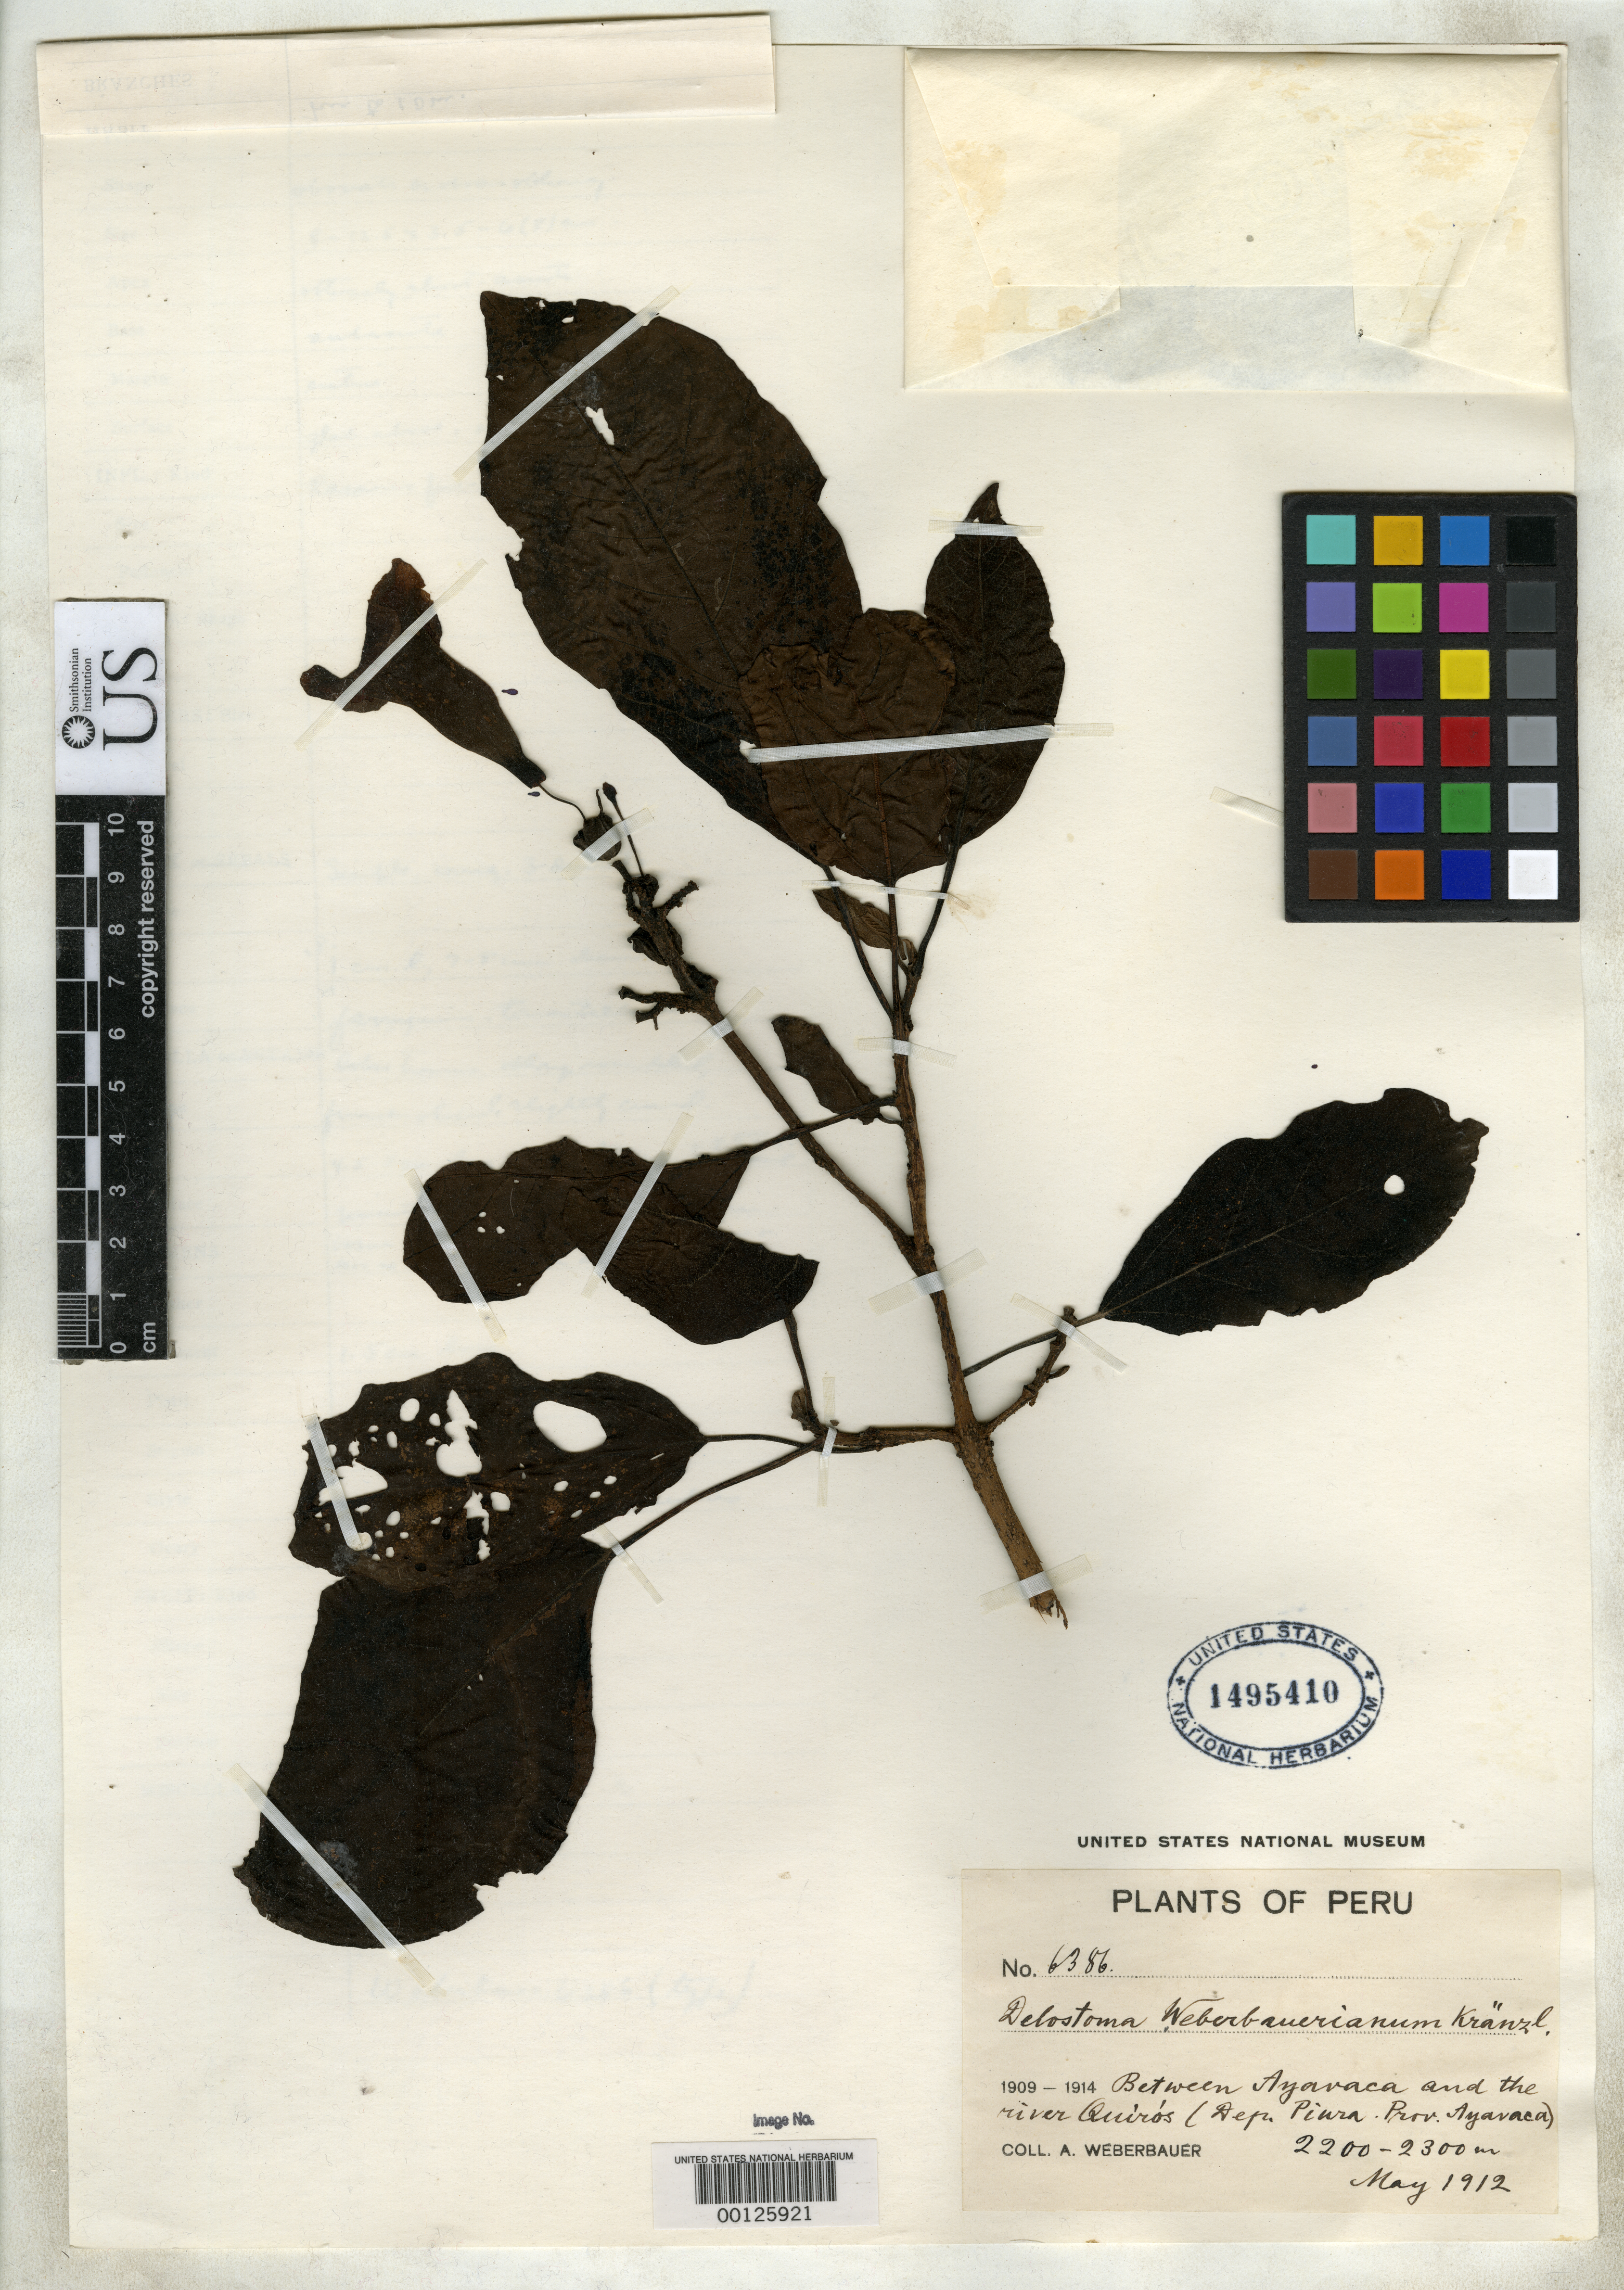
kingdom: Plantae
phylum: Tracheophyta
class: Magnoliopsida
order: Lamiales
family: Bignoniaceae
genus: Delostoma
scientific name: Delostoma weberbauerianum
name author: Kraenzl.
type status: Isotype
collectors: A. Weberbauer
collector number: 6386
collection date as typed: May 1912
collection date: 1912-05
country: Peru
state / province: Piura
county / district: Ayabaca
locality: Between Ayabaca and Quiros River.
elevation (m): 2200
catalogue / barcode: US 1495410